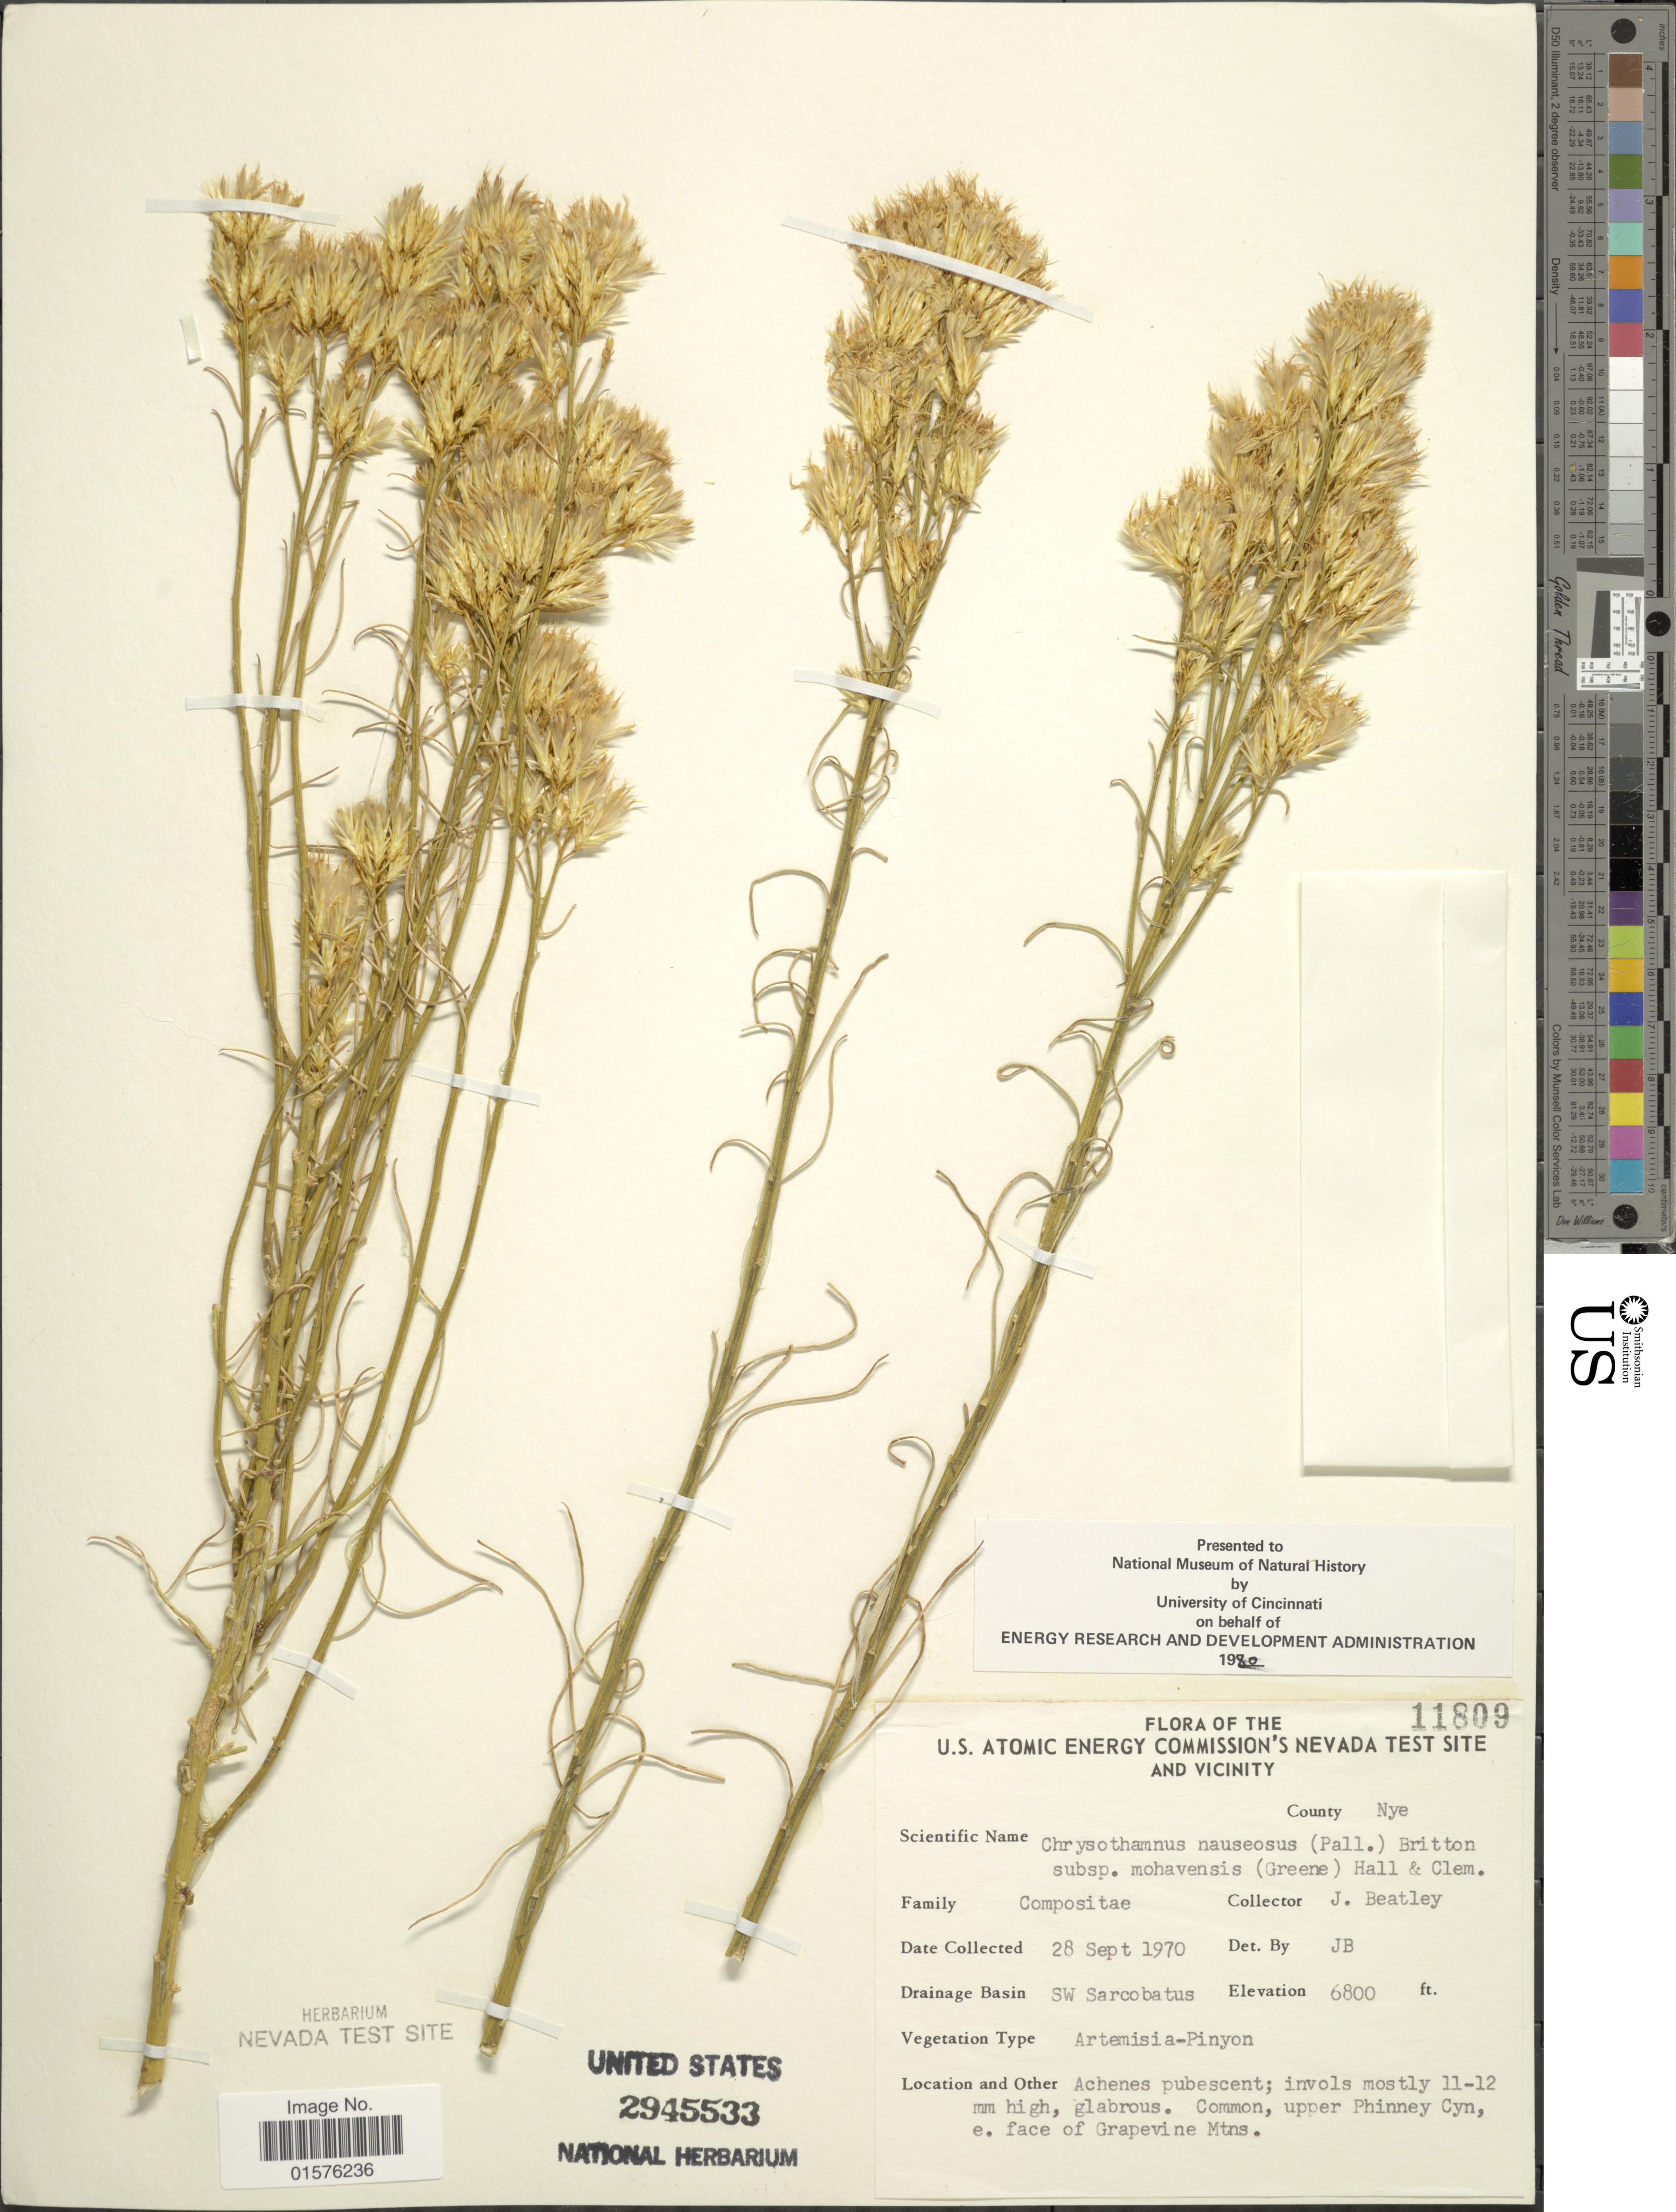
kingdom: Plantae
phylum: Tracheophyta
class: Magnoliopsida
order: Asterales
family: Asteraceae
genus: Ericameria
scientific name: Ericameria nauseosa var. mohavensis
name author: (S.W. Greene) G.L. Nesom & G.I. Baird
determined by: Urbatsch, Lowell E., Curator (LSU), Louisiana State University (UNITED STATES)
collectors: J. C. Beatley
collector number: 11809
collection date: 1970-09-28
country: United States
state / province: Nevada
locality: The U.S. Atomic Energy Commision's Nevada test site and vicinity, County: Nye, Drainage basin: SW Sarcobatus, upper Phinney Cyn, e. face of Grapevine Mtns.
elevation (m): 2073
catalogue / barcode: US 2945533